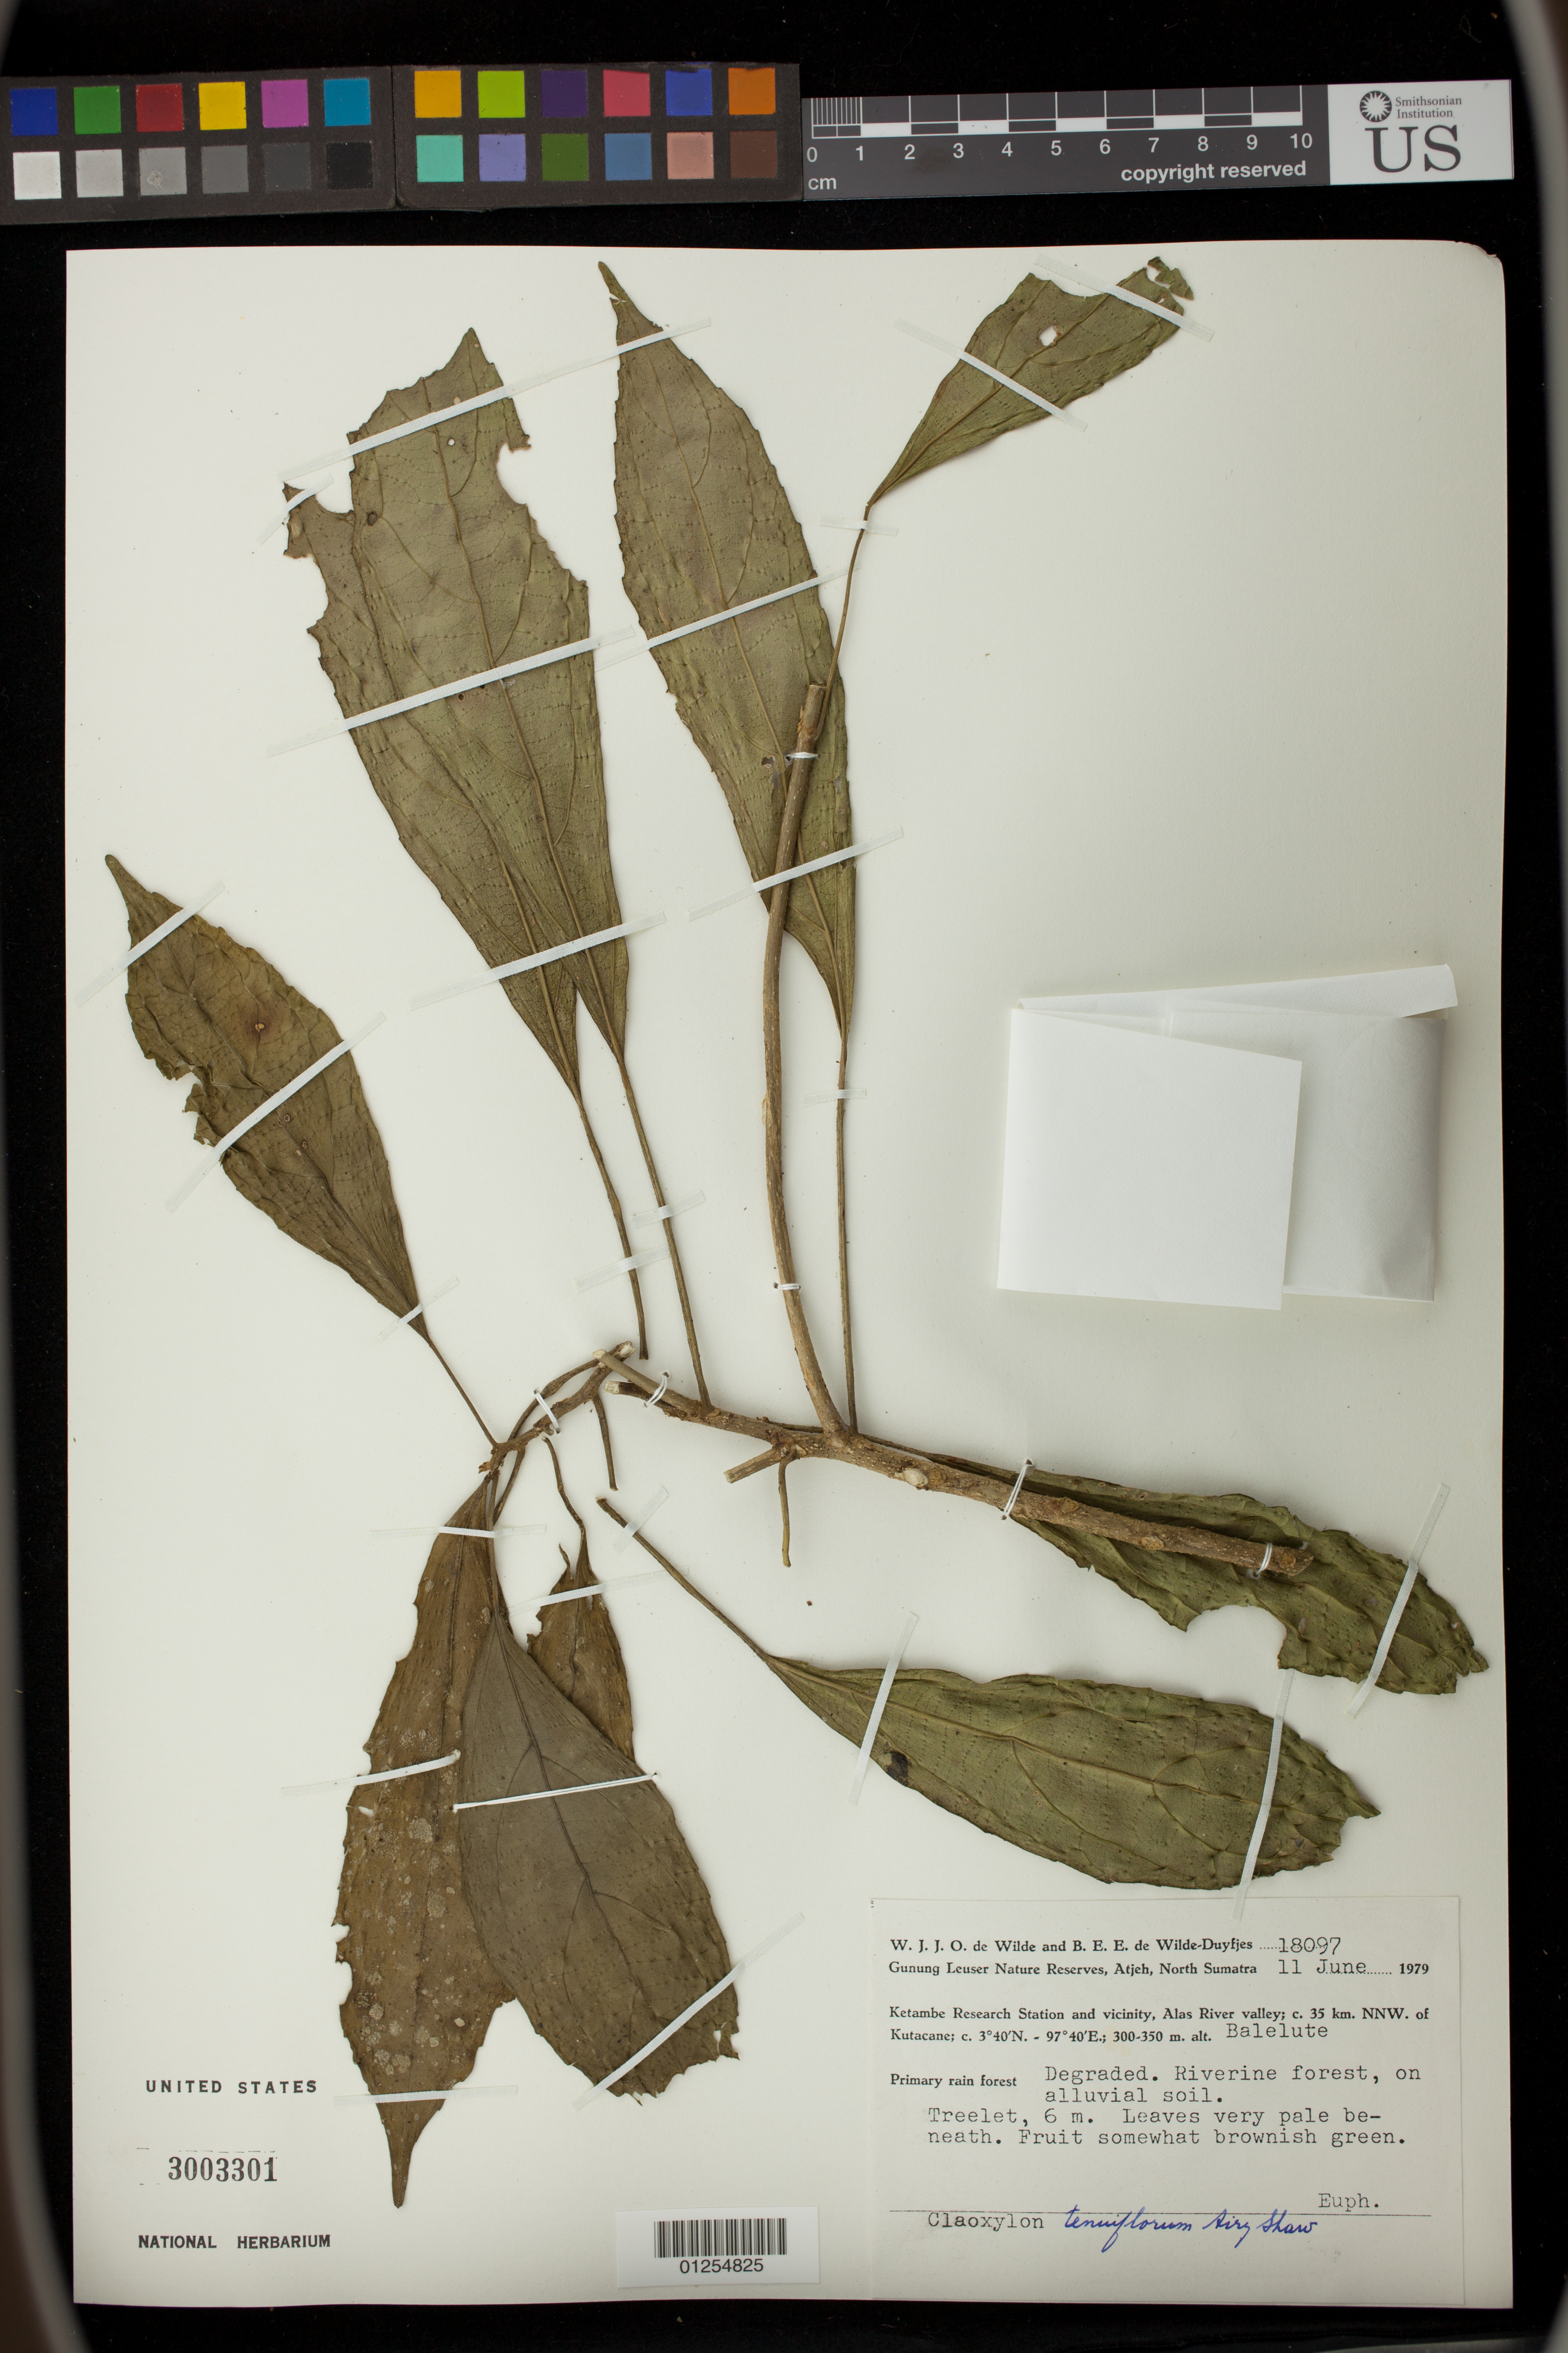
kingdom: Plantae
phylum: Tracheophyta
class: Magnoliopsida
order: Malpighiales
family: Euphorbiaceae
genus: Claoxylon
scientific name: Claoxylon tenuiflorum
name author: Airy Shaw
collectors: W. J. de Wilde & B. E. de Wilde-Duyfjes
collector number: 18097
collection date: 1979-06-11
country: Indonesia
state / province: Sumatra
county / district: Aceh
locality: Sumatra. Gunung Leuser Nature Reserves, Atjeh, North Sumatra. Ketambe Research Station and vicinity, Alas River valley; c. 35 km. MMW of Kutacane.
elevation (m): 300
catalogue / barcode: US 3003301